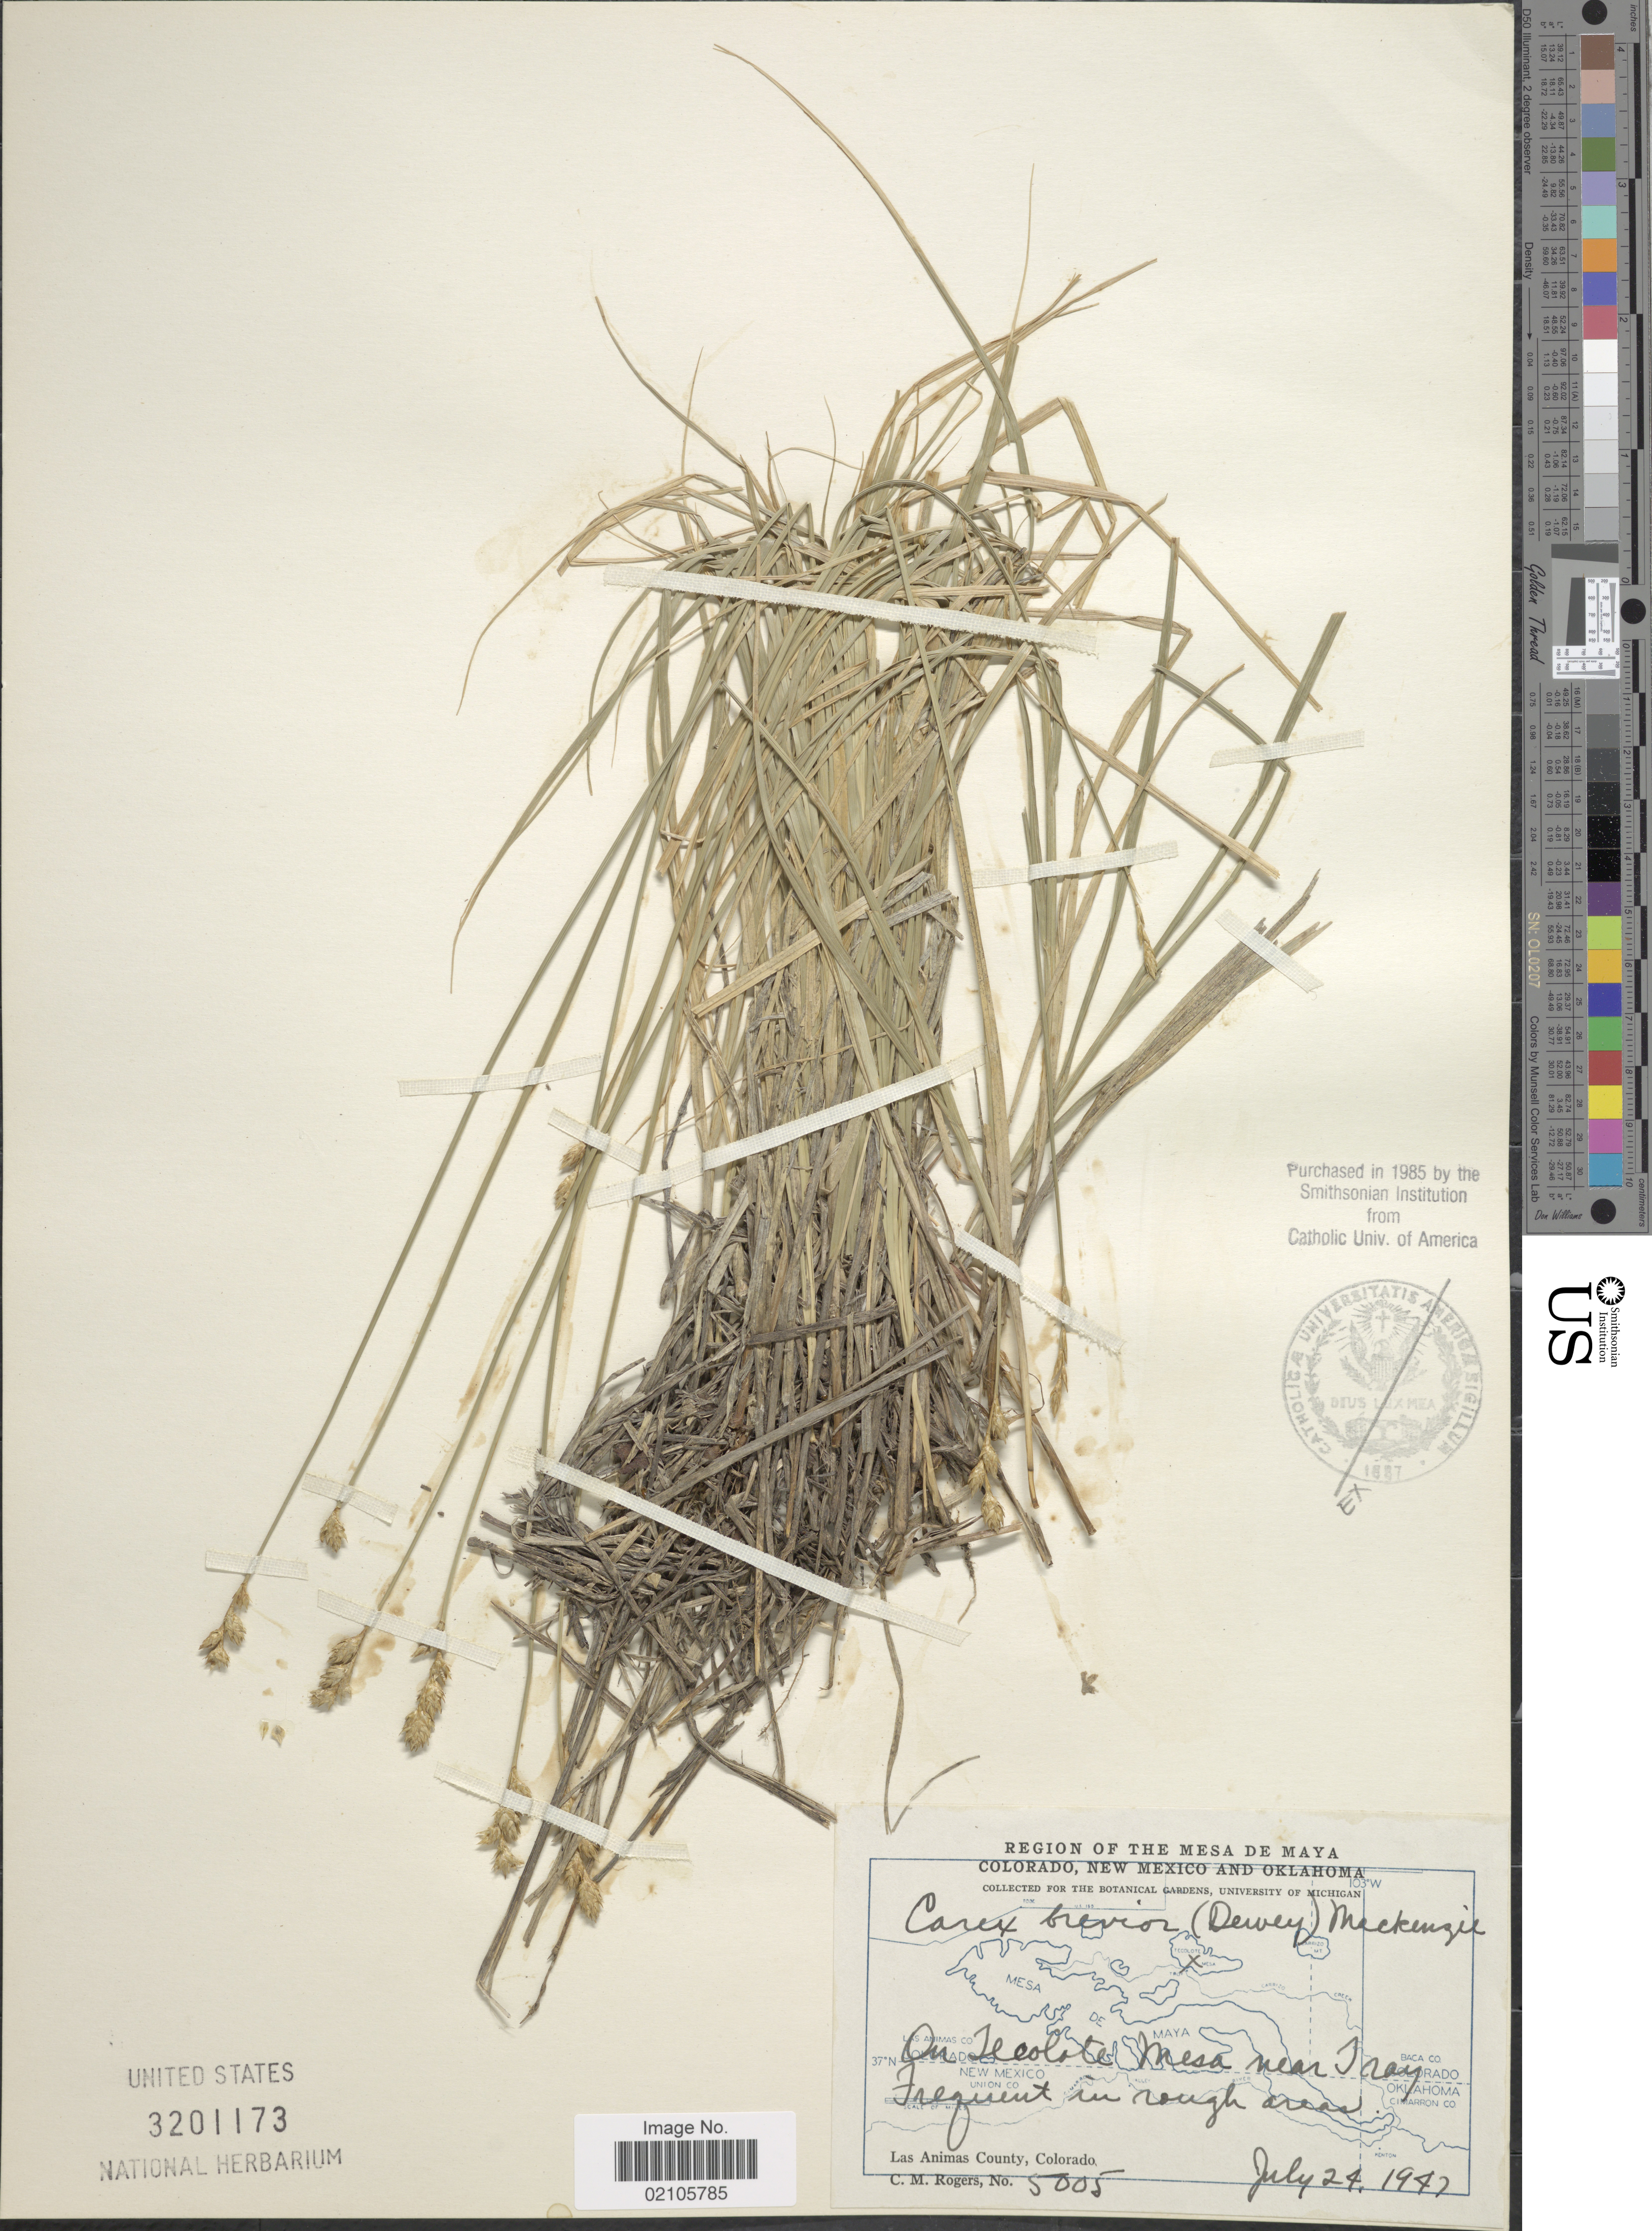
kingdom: Plantae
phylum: Tracheophyta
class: Liliopsida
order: Poales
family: Cyperaceae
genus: Carex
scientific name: Carex brevior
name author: (Dewey) Mack. ex Lunell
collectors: C. M. Rogers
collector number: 5005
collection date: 1947-07-24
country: United States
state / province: Colorado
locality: Regio of the Mesa de Maya. On Tecolote Mesa near Tray. Las Animas County.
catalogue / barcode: US 3201173